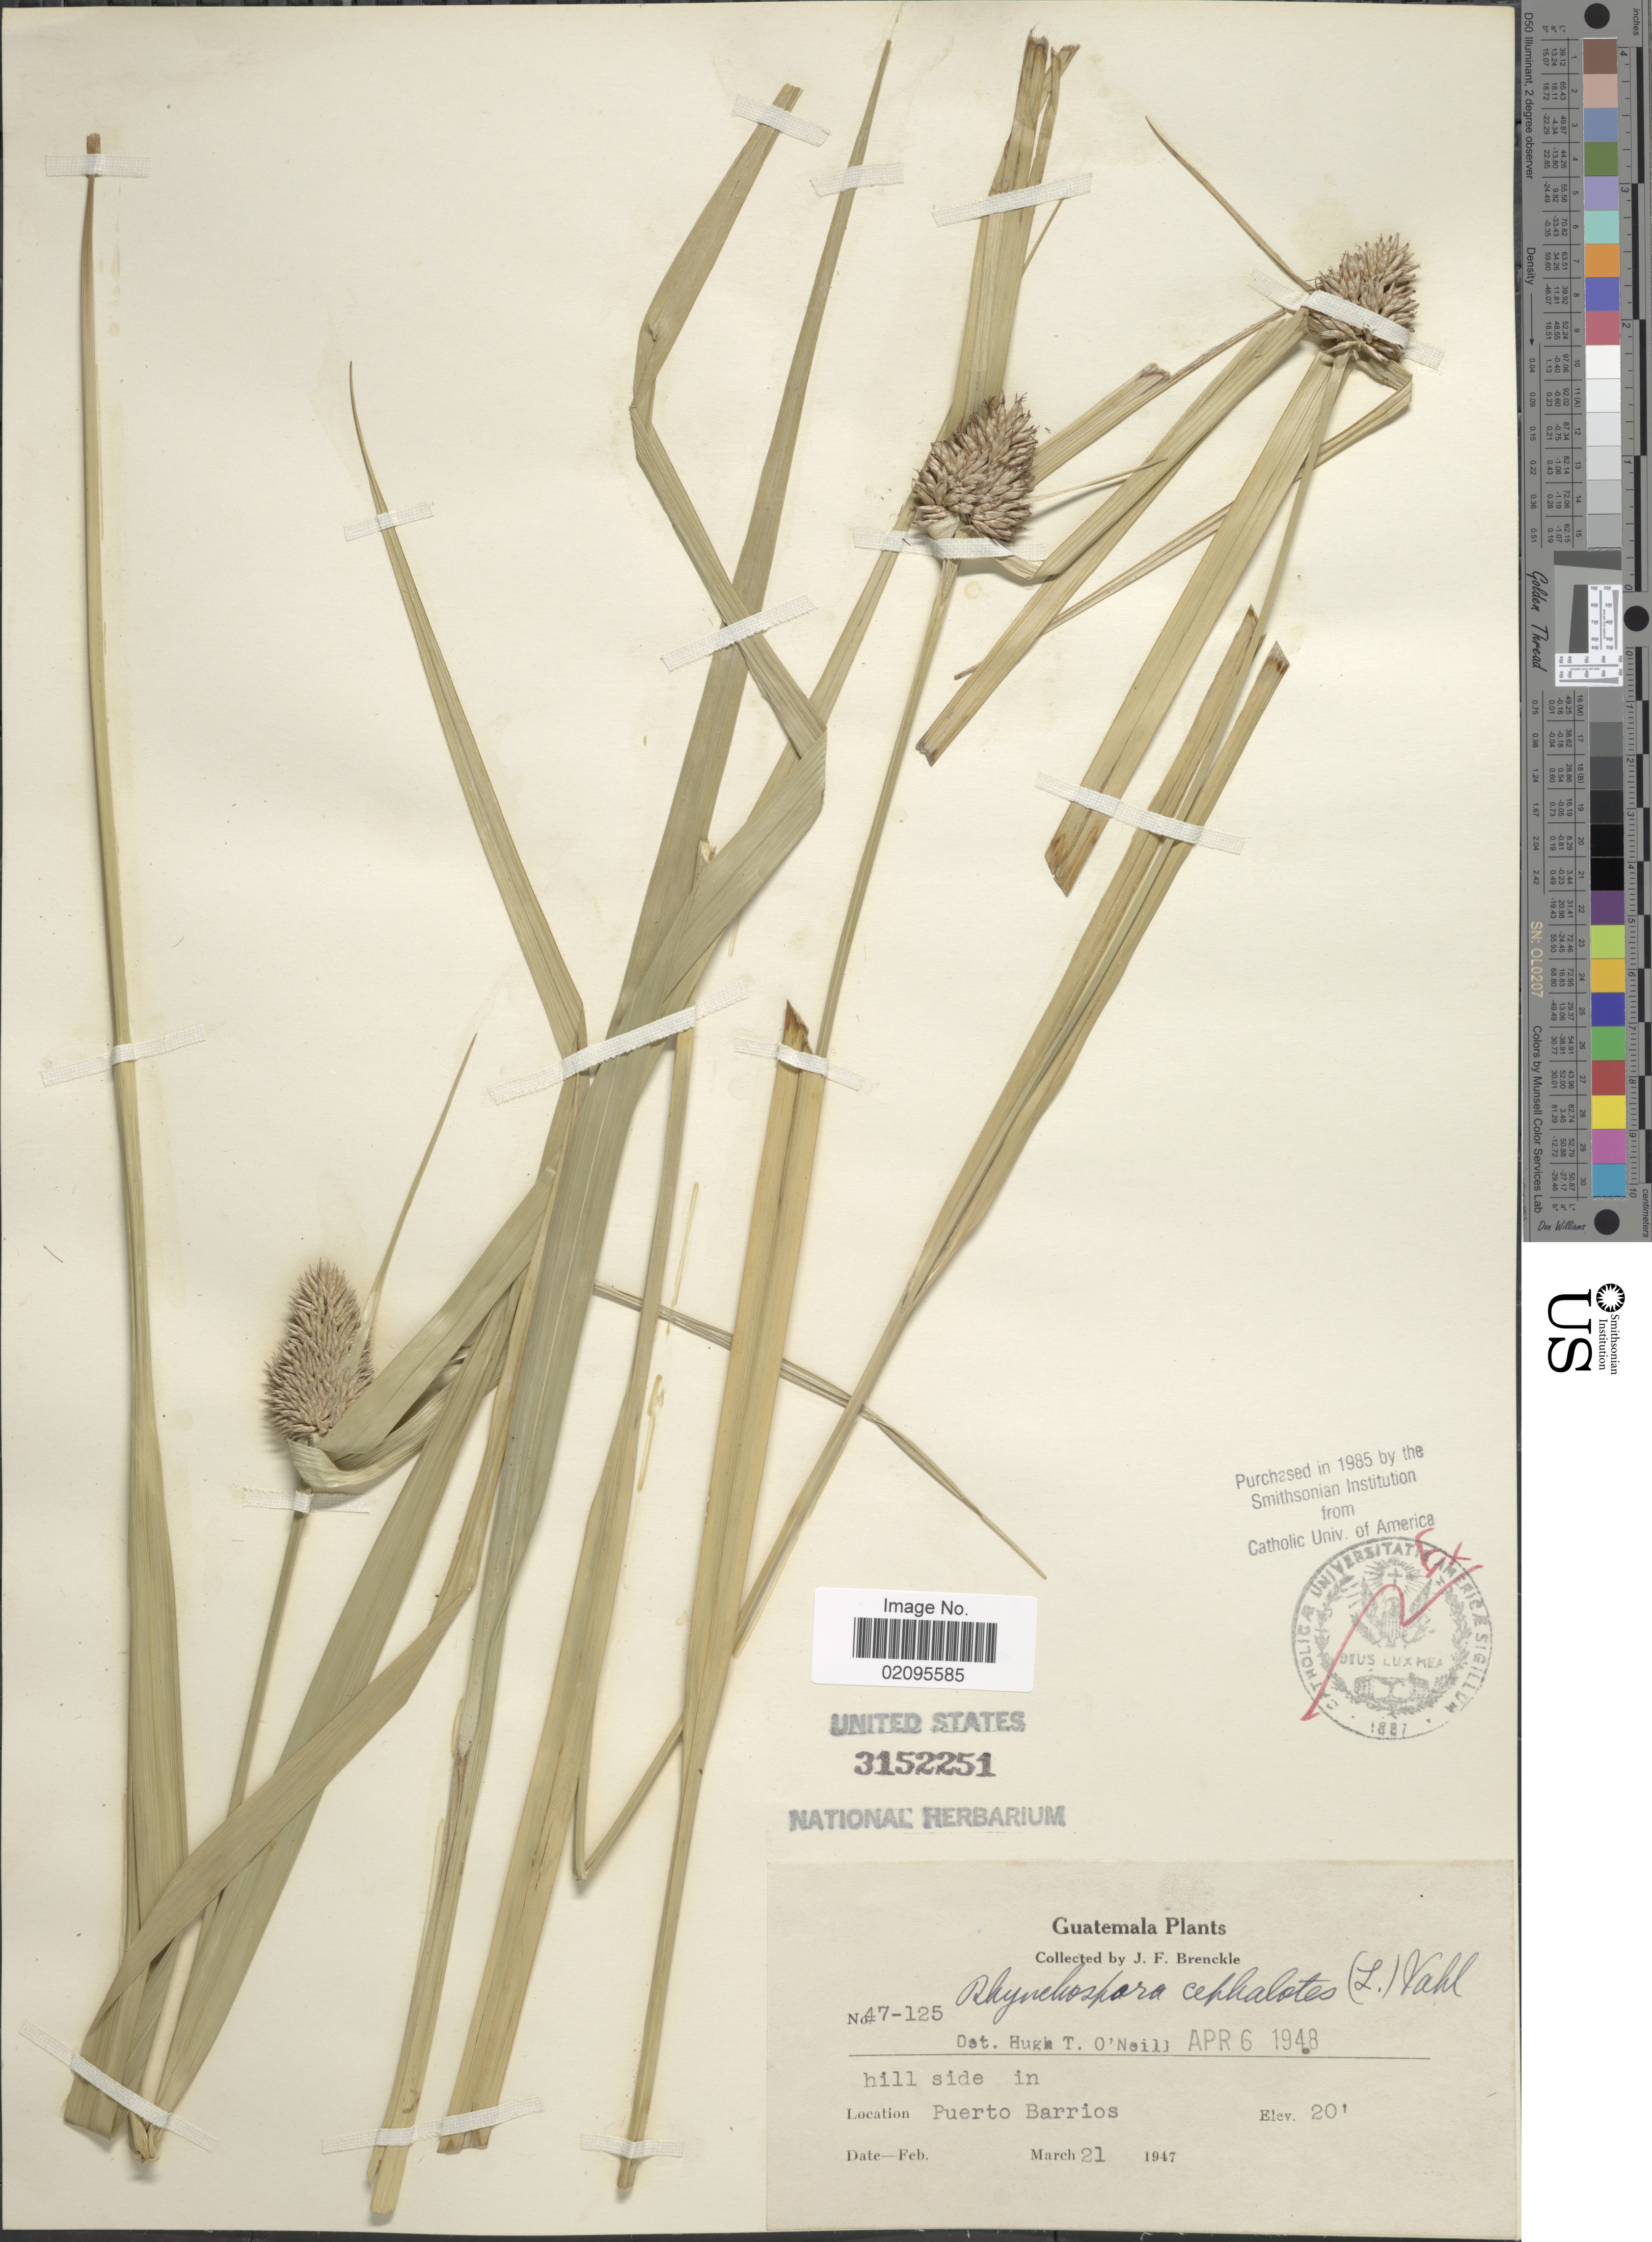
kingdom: Plantae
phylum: Tracheophyta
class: Liliopsida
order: Poales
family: Cyperaceae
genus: Rhynchospora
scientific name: Rhynchospora cephalotes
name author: (L.) Vahl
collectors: J. Brenckle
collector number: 47-125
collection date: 1947-03-21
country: Guatemala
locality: Hill side in Puerto Barrios.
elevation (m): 6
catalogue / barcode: US 3152251